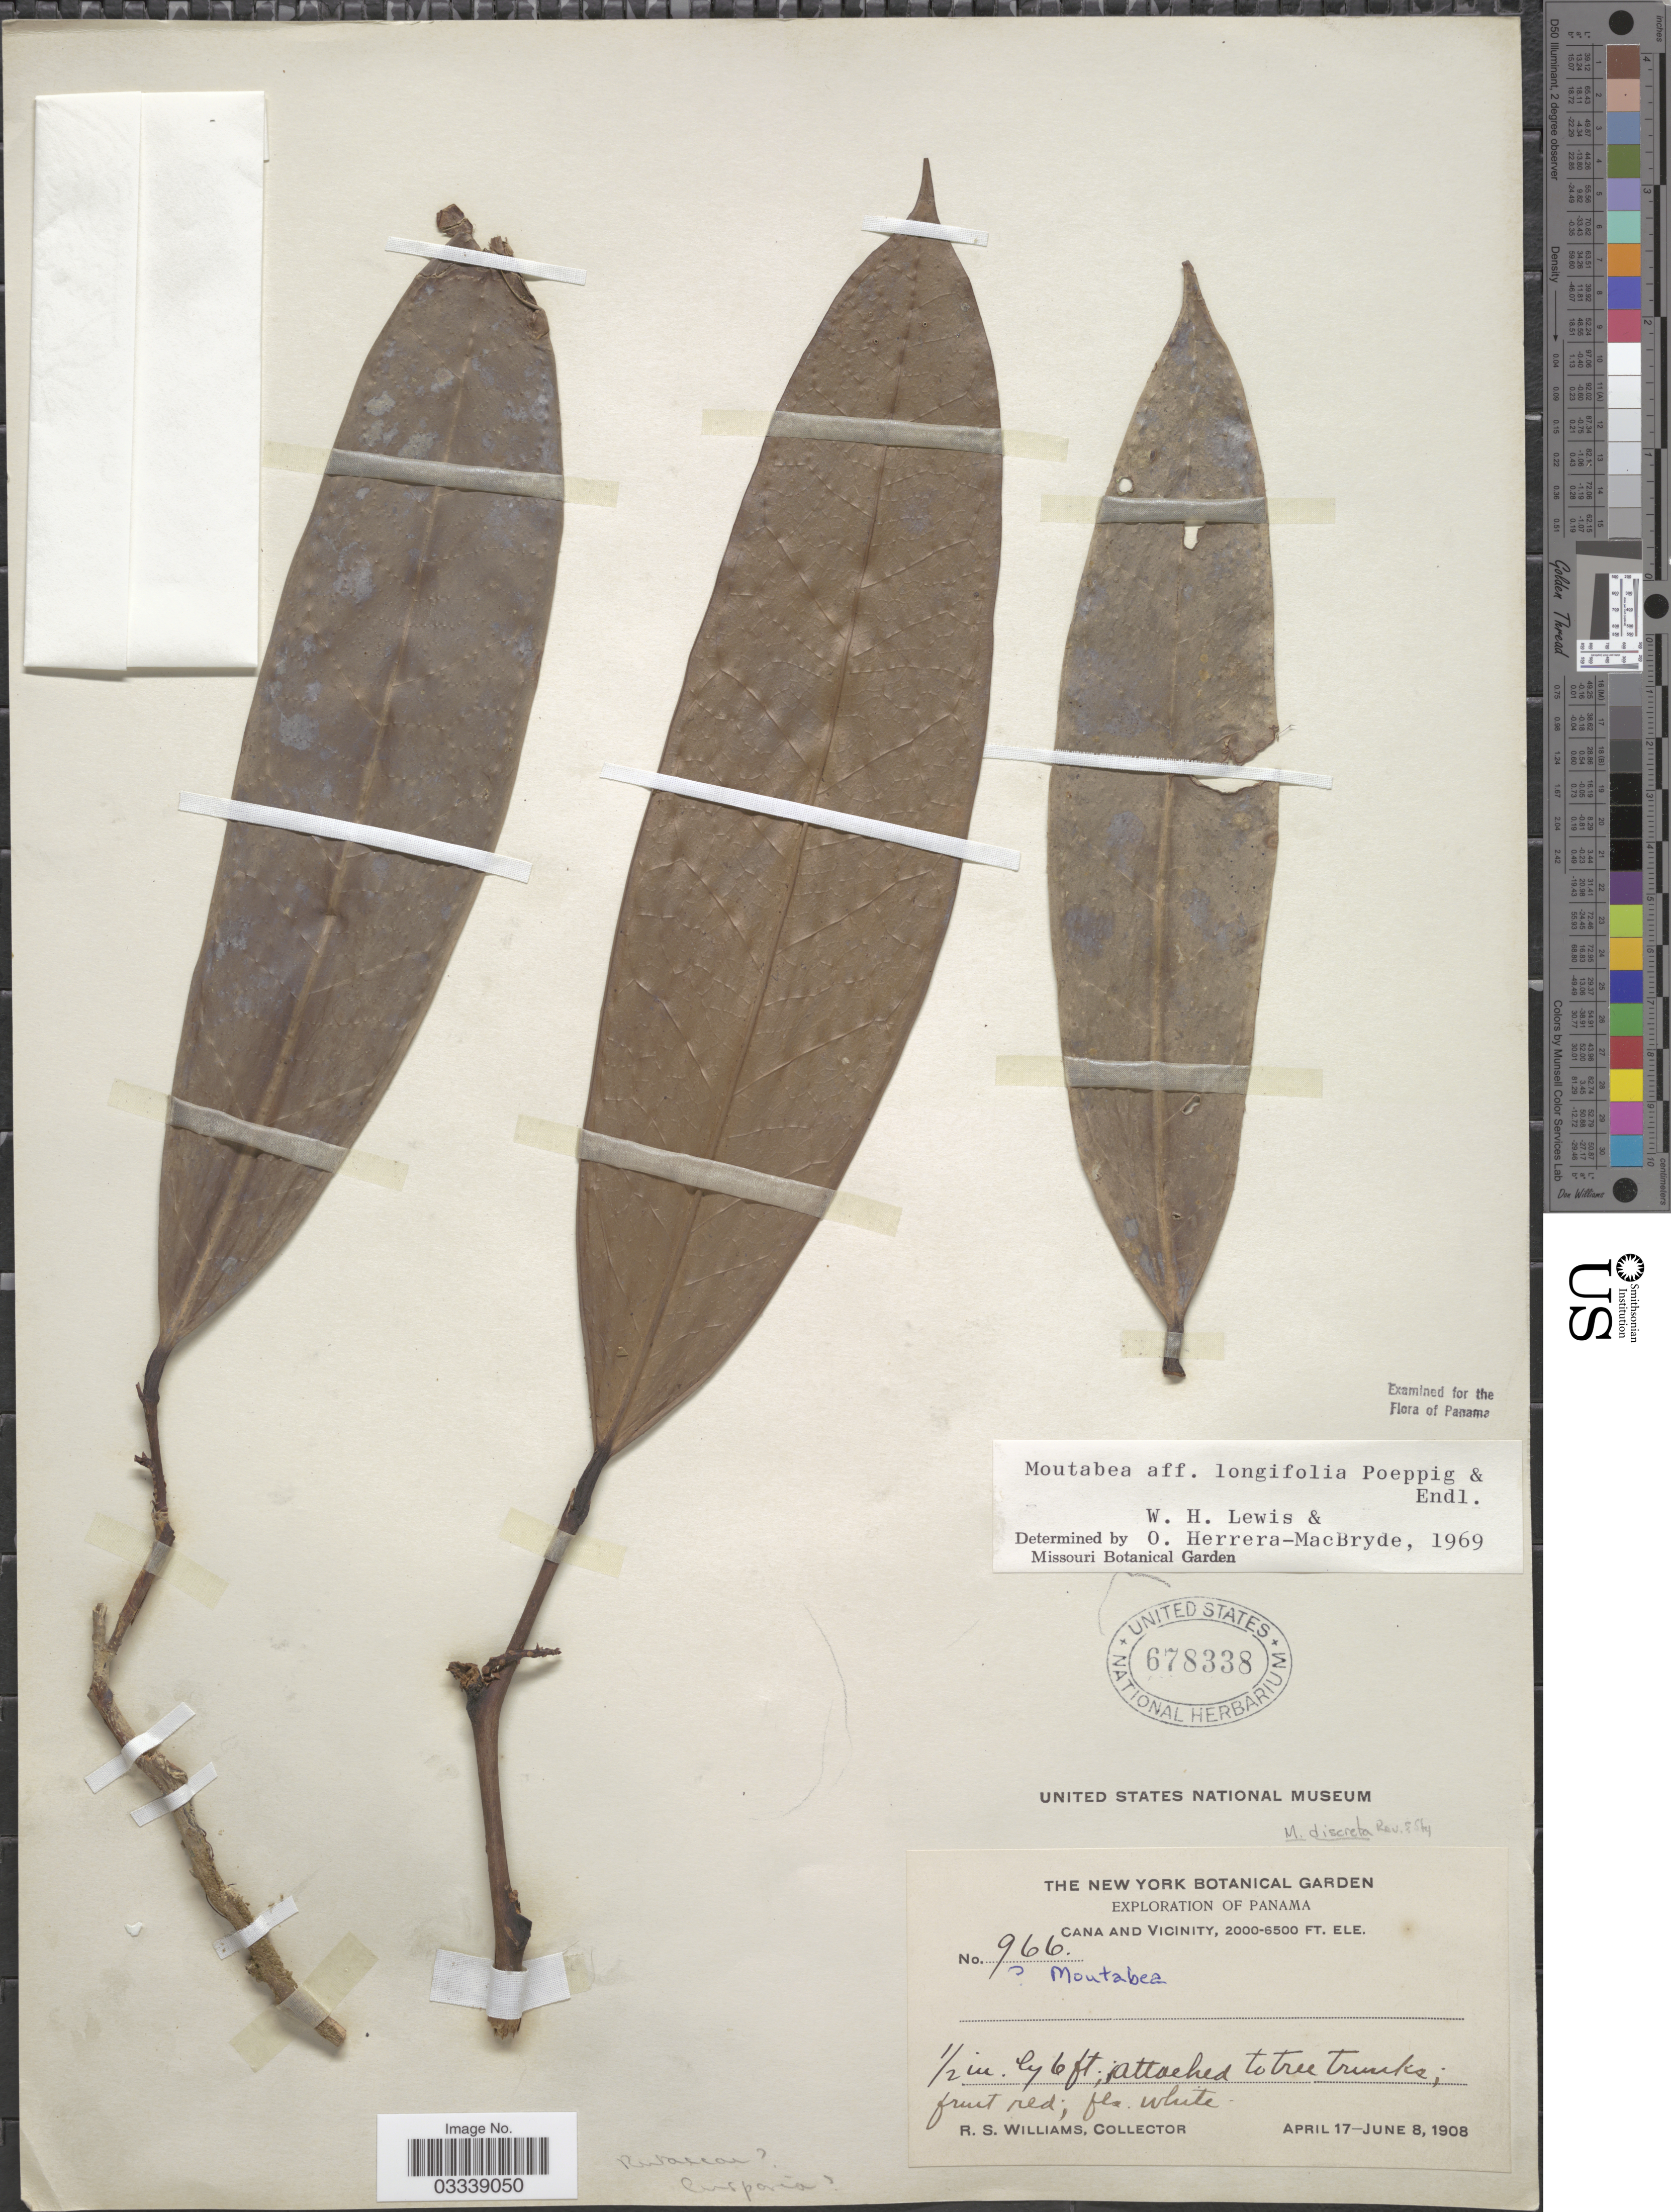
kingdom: Plantae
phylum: Tracheophyta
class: Magnoliopsida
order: Fabales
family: Polygalaceae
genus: Moutabea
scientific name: Moutabea longifolia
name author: Poepp. & Endl.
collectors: R. S. Williams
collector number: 966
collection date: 1908-04-17/1908-06-08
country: Panama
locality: Cana and Vicinity.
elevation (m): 610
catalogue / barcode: US 678338